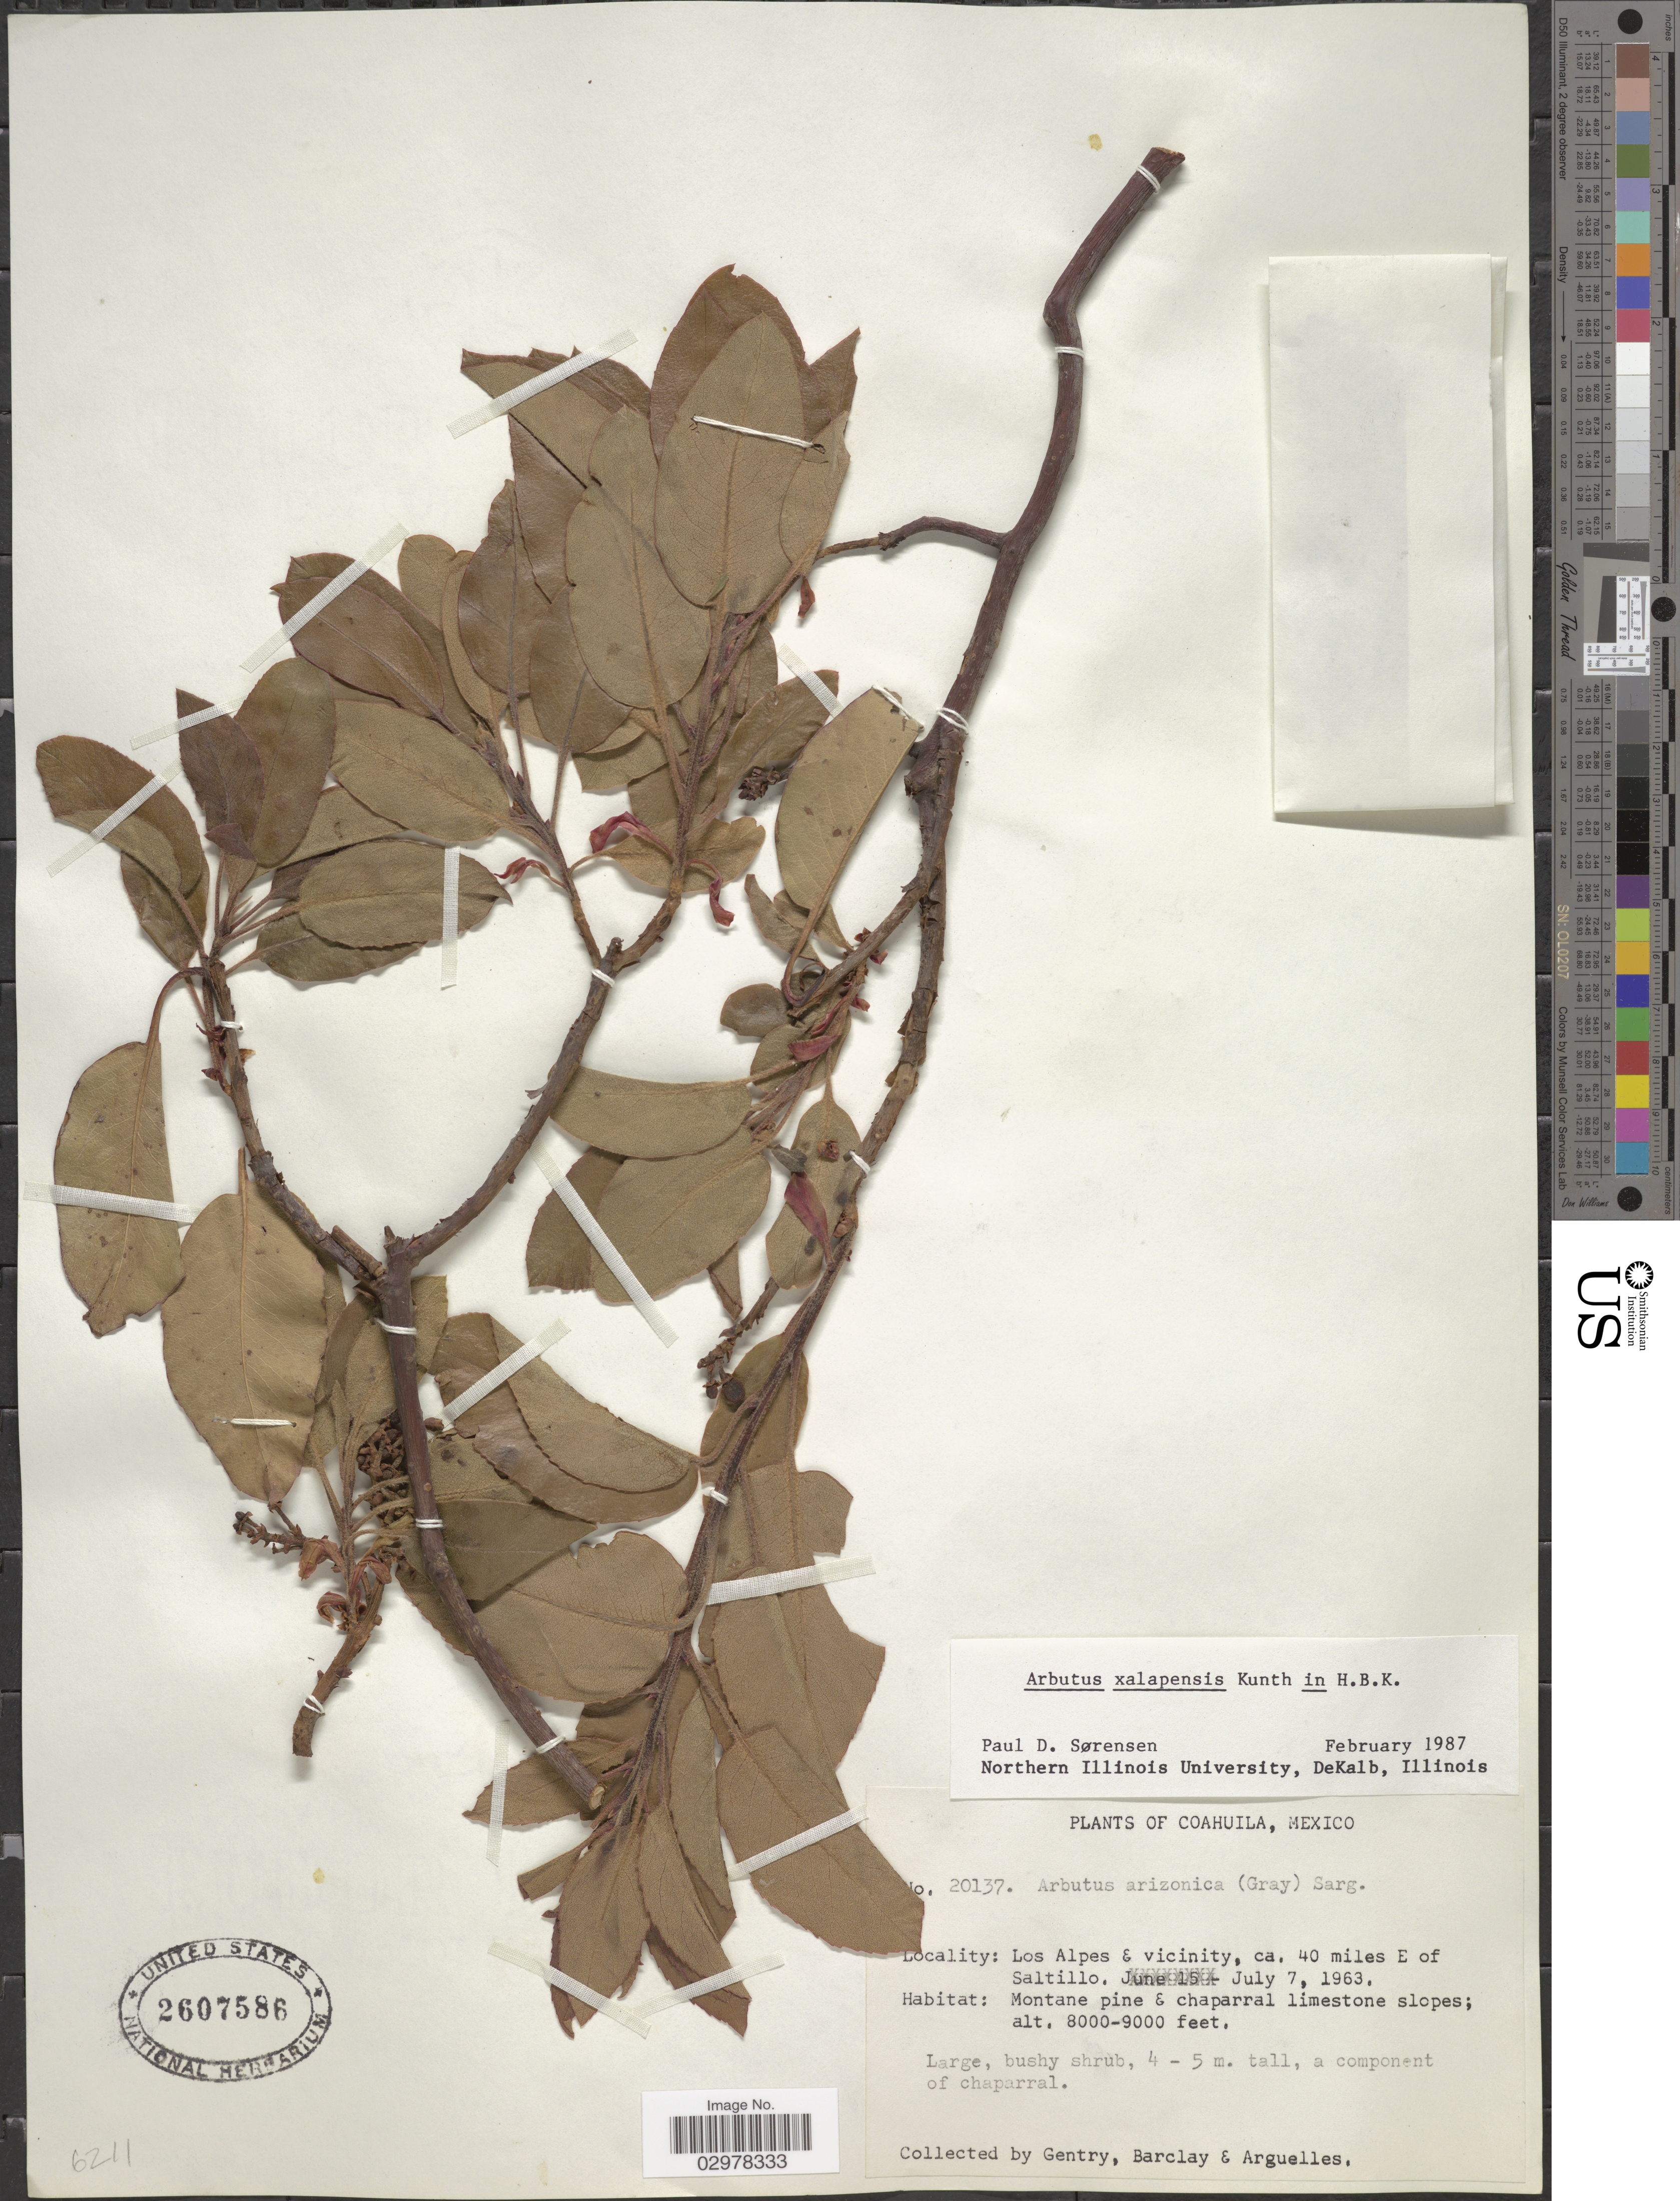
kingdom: Plantae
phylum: Tracheophyta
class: Magnoliopsida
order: Ericales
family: Ericaceae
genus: Arbutus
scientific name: Arbutus xalapensis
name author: Kunth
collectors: Gentry, --, -- Barclay & Arguelles, --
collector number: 20137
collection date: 1963-07-07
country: Mexico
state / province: Coahuila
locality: Los Alpes & vicinity, ca. 40 miles E of Saltillo.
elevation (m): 2438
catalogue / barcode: US 2607586